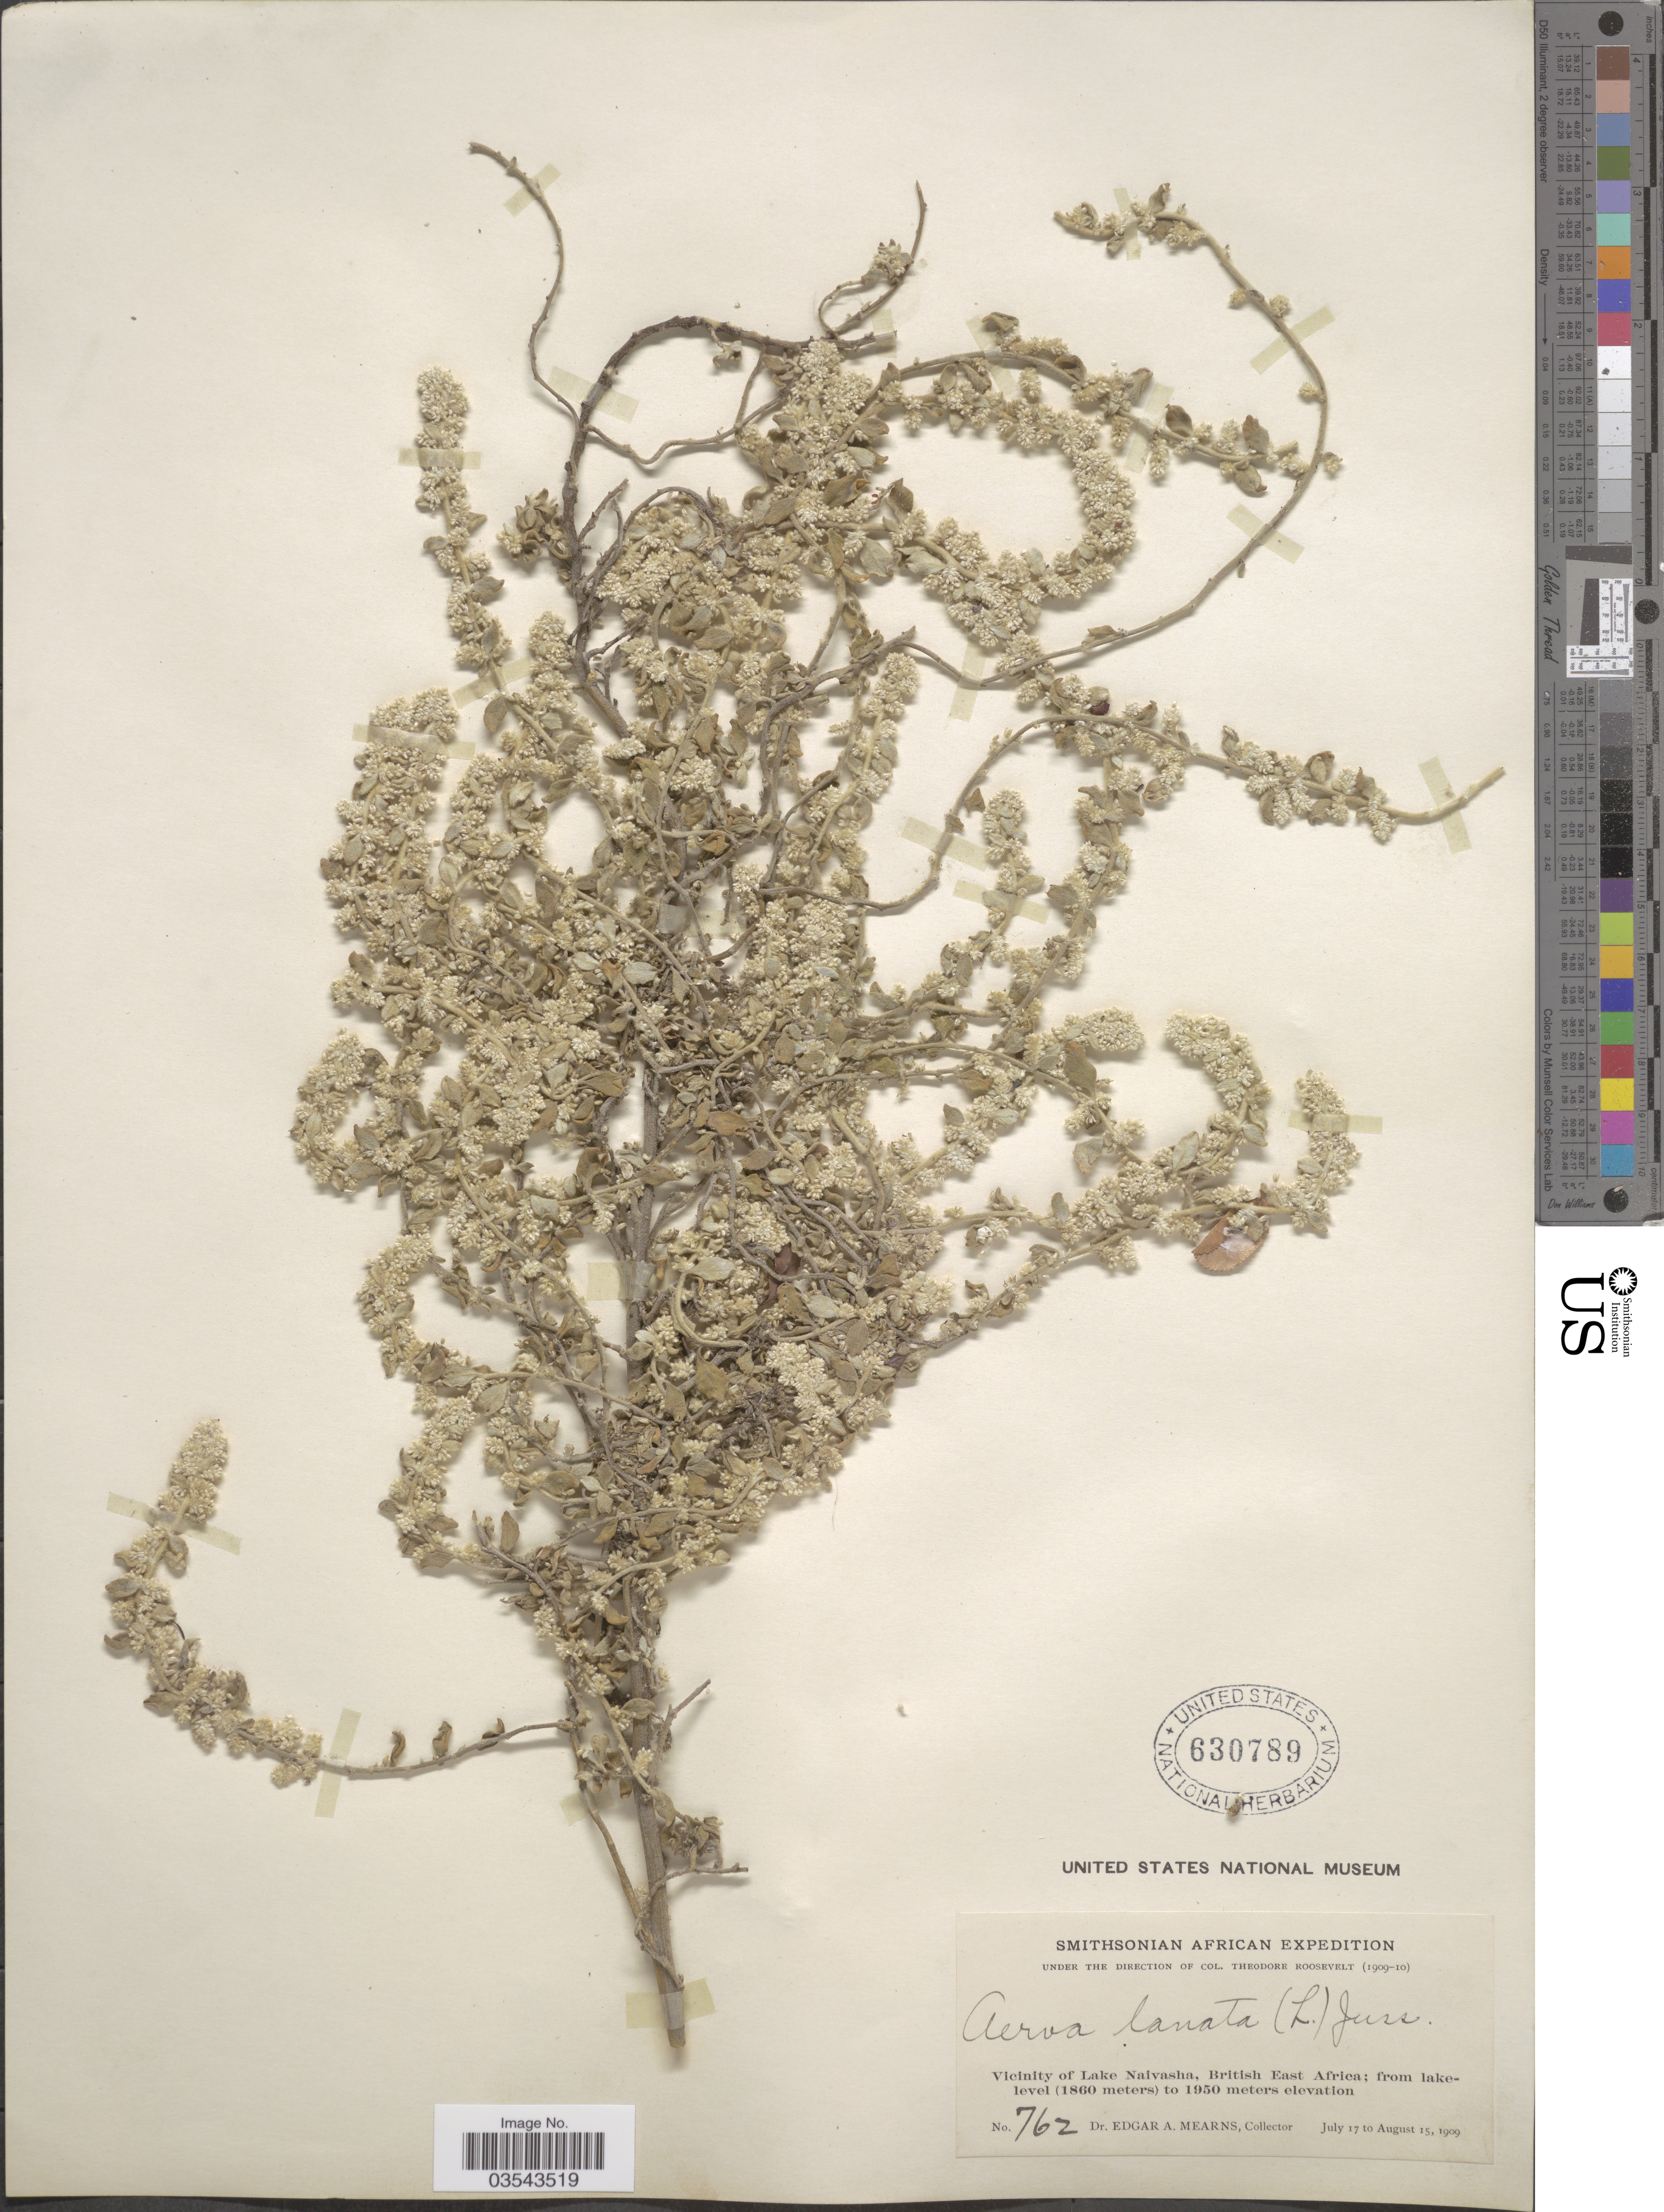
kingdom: Plantae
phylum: Tracheophyta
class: Magnoliopsida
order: Caryophyllales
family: Amaranthaceae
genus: Ouret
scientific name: Ouret lanata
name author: (L.) Kuntze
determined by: U.S. National Herbarium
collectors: E. A. Mearns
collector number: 762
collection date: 1909-07-17/1909-08-15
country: Kenya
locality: Vicinity of Lake Naivasha, British East Africa.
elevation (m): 1850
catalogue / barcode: US 630789